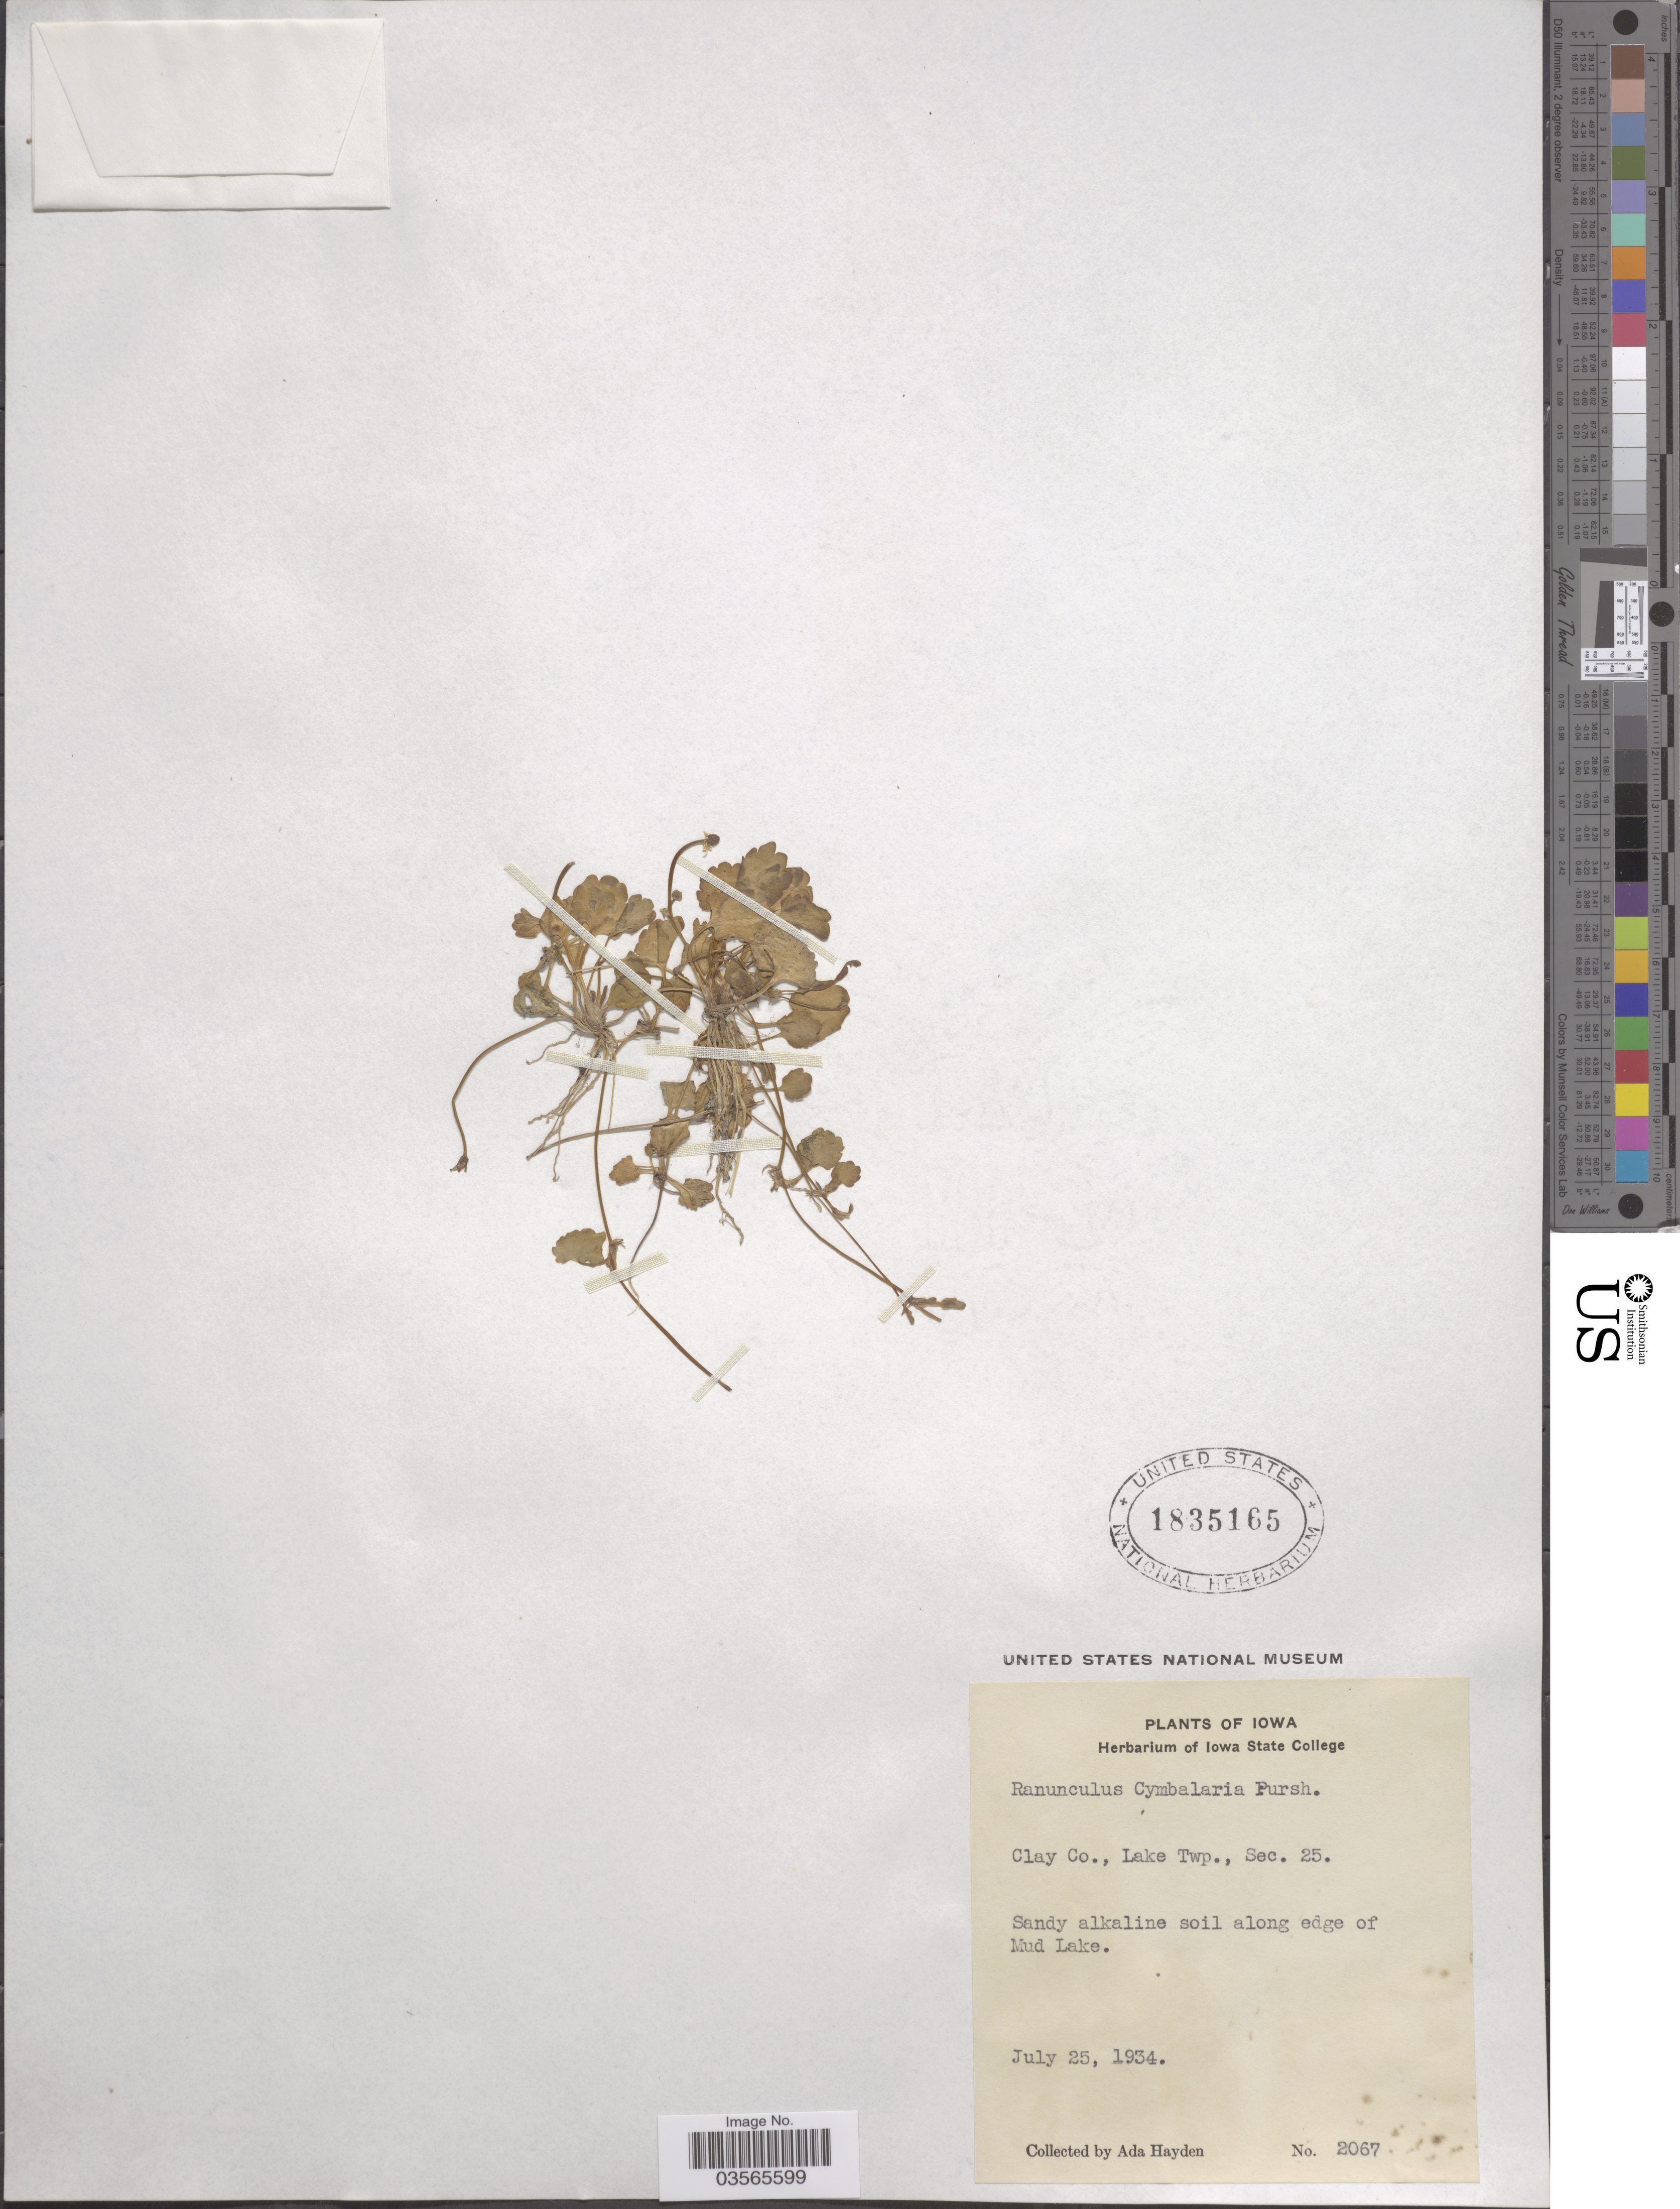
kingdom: Plantae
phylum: Tracheophyta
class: Magnoliopsida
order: Ranunculales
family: Ranunculaceae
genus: Halerpestes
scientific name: Halerpestes cymbalaria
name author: (Pursh) Greene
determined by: Strong, M. T., (US), Smithsonian Institution - National Museum of Natural History (UNITED STATES)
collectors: Ada Hayden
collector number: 2067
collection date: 1934-07-25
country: United States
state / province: Iowa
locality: Clay Co., Lake Twp., Sec. 25. Sandy alkaline soil along edge of Mud Lake.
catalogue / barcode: US 1835165